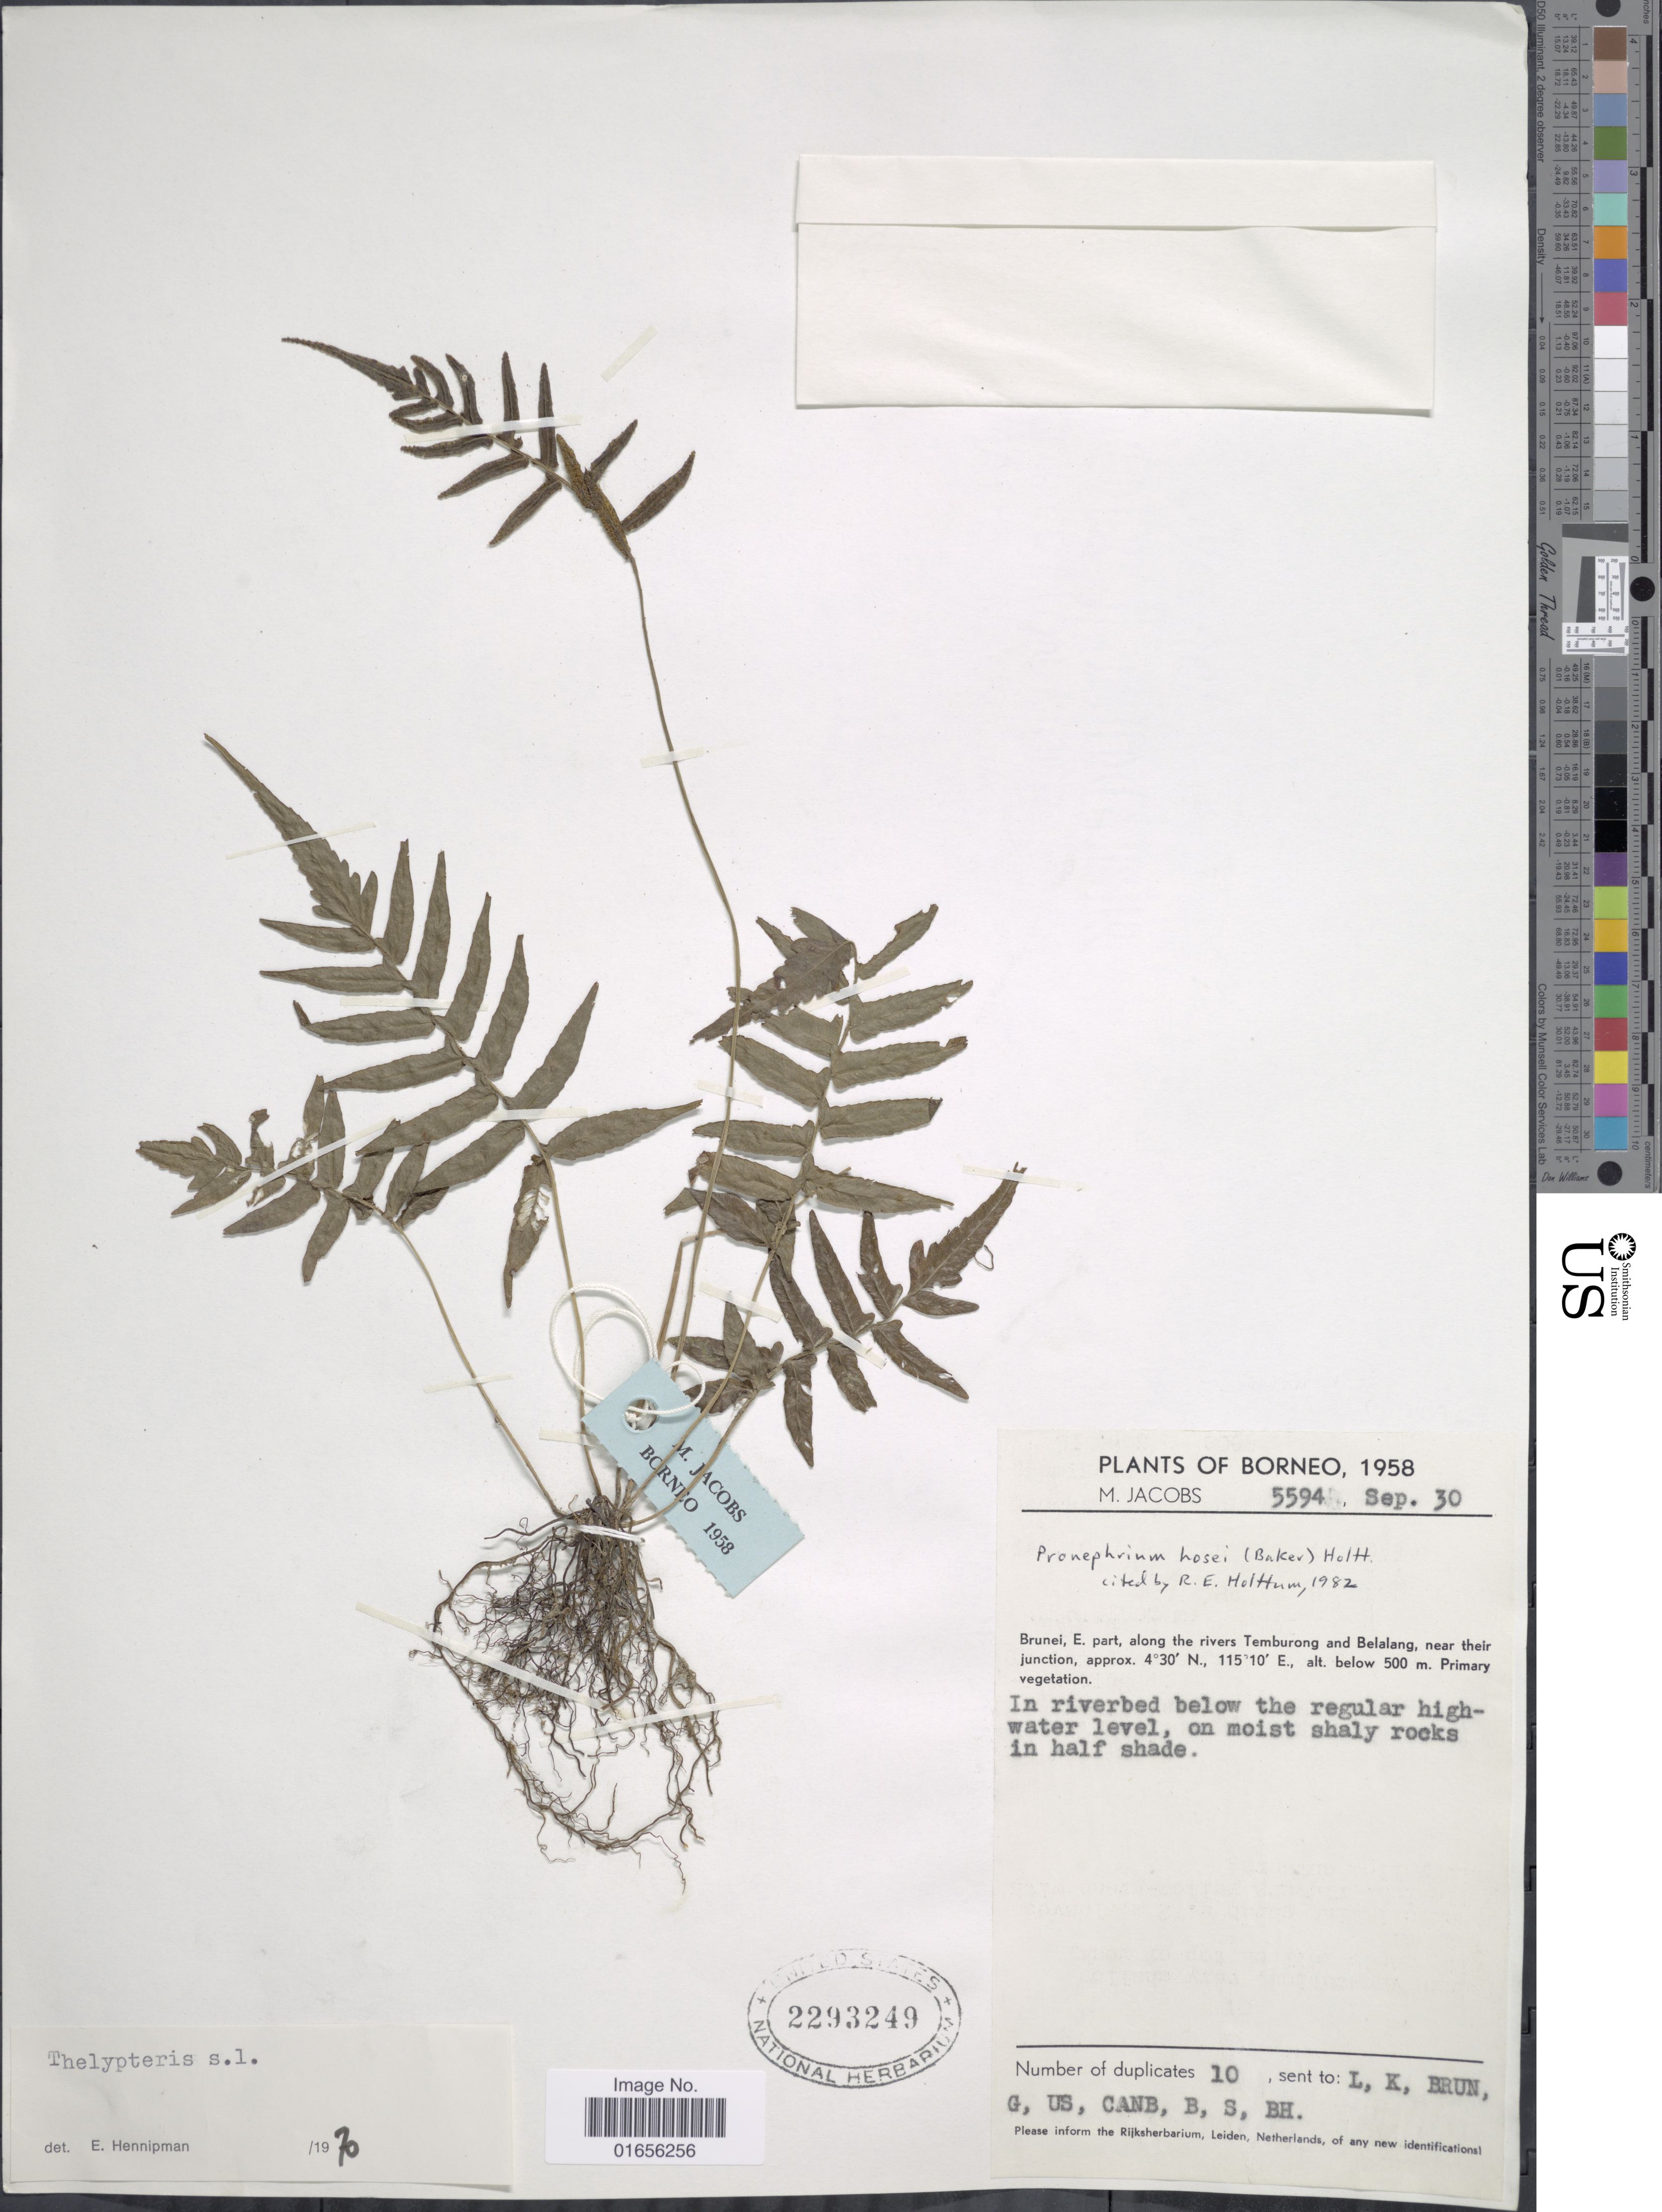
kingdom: Plantae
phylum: Tracheophyta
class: Polypodiopsida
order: Polypodiales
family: Thelypteridaceae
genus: Pronephrium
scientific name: Pronephrium hosei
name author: (Baker) Holttum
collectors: M. Jacobs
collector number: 5594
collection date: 1958-09-30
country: Brunei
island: Borneo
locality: Borneo, Brunei, E. part, along the rivers Temburong and Belalang, near their junction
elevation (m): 500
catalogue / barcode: US 2293249